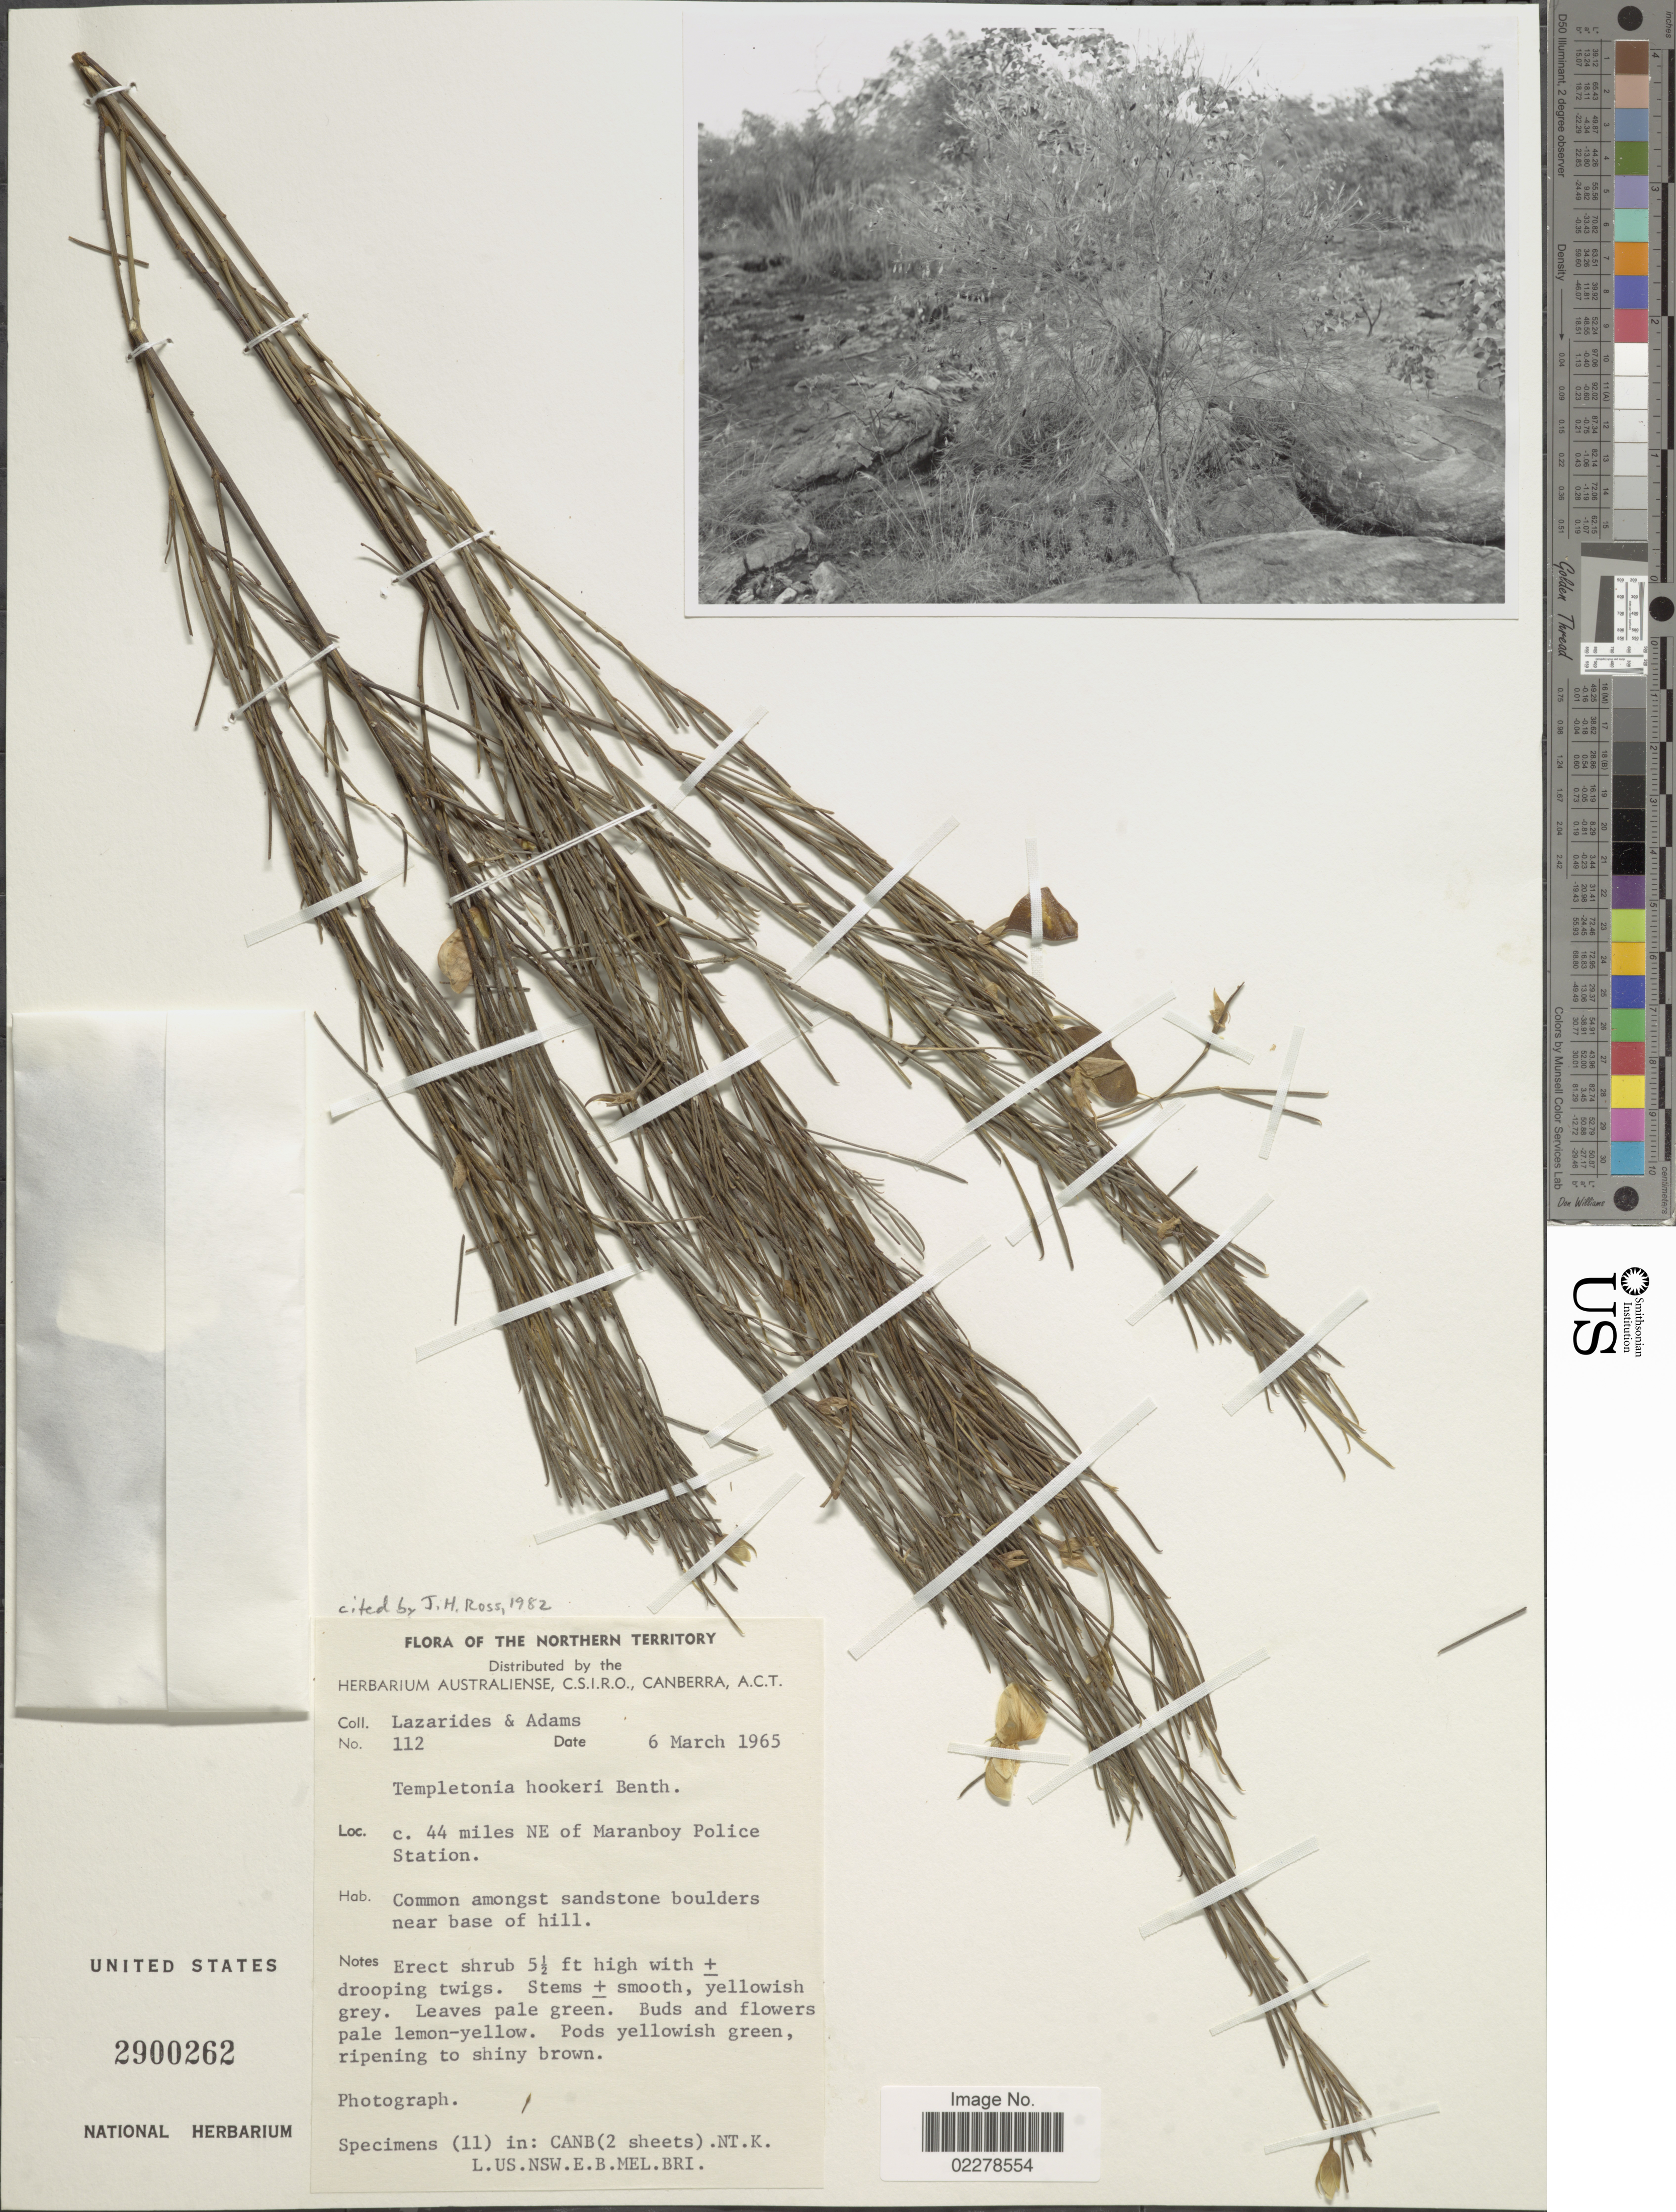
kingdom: Plantae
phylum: Tracheophyta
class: Magnoliopsida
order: Fabales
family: Fabaceae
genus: Templetonia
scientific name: Templetonia hookeri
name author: Benth.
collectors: M. Lazarides & Adams, --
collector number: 112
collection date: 1965-03-06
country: Australia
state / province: Northern Territory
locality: C. 44 miles NE of Maranboy Police Station.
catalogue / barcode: US 2900262